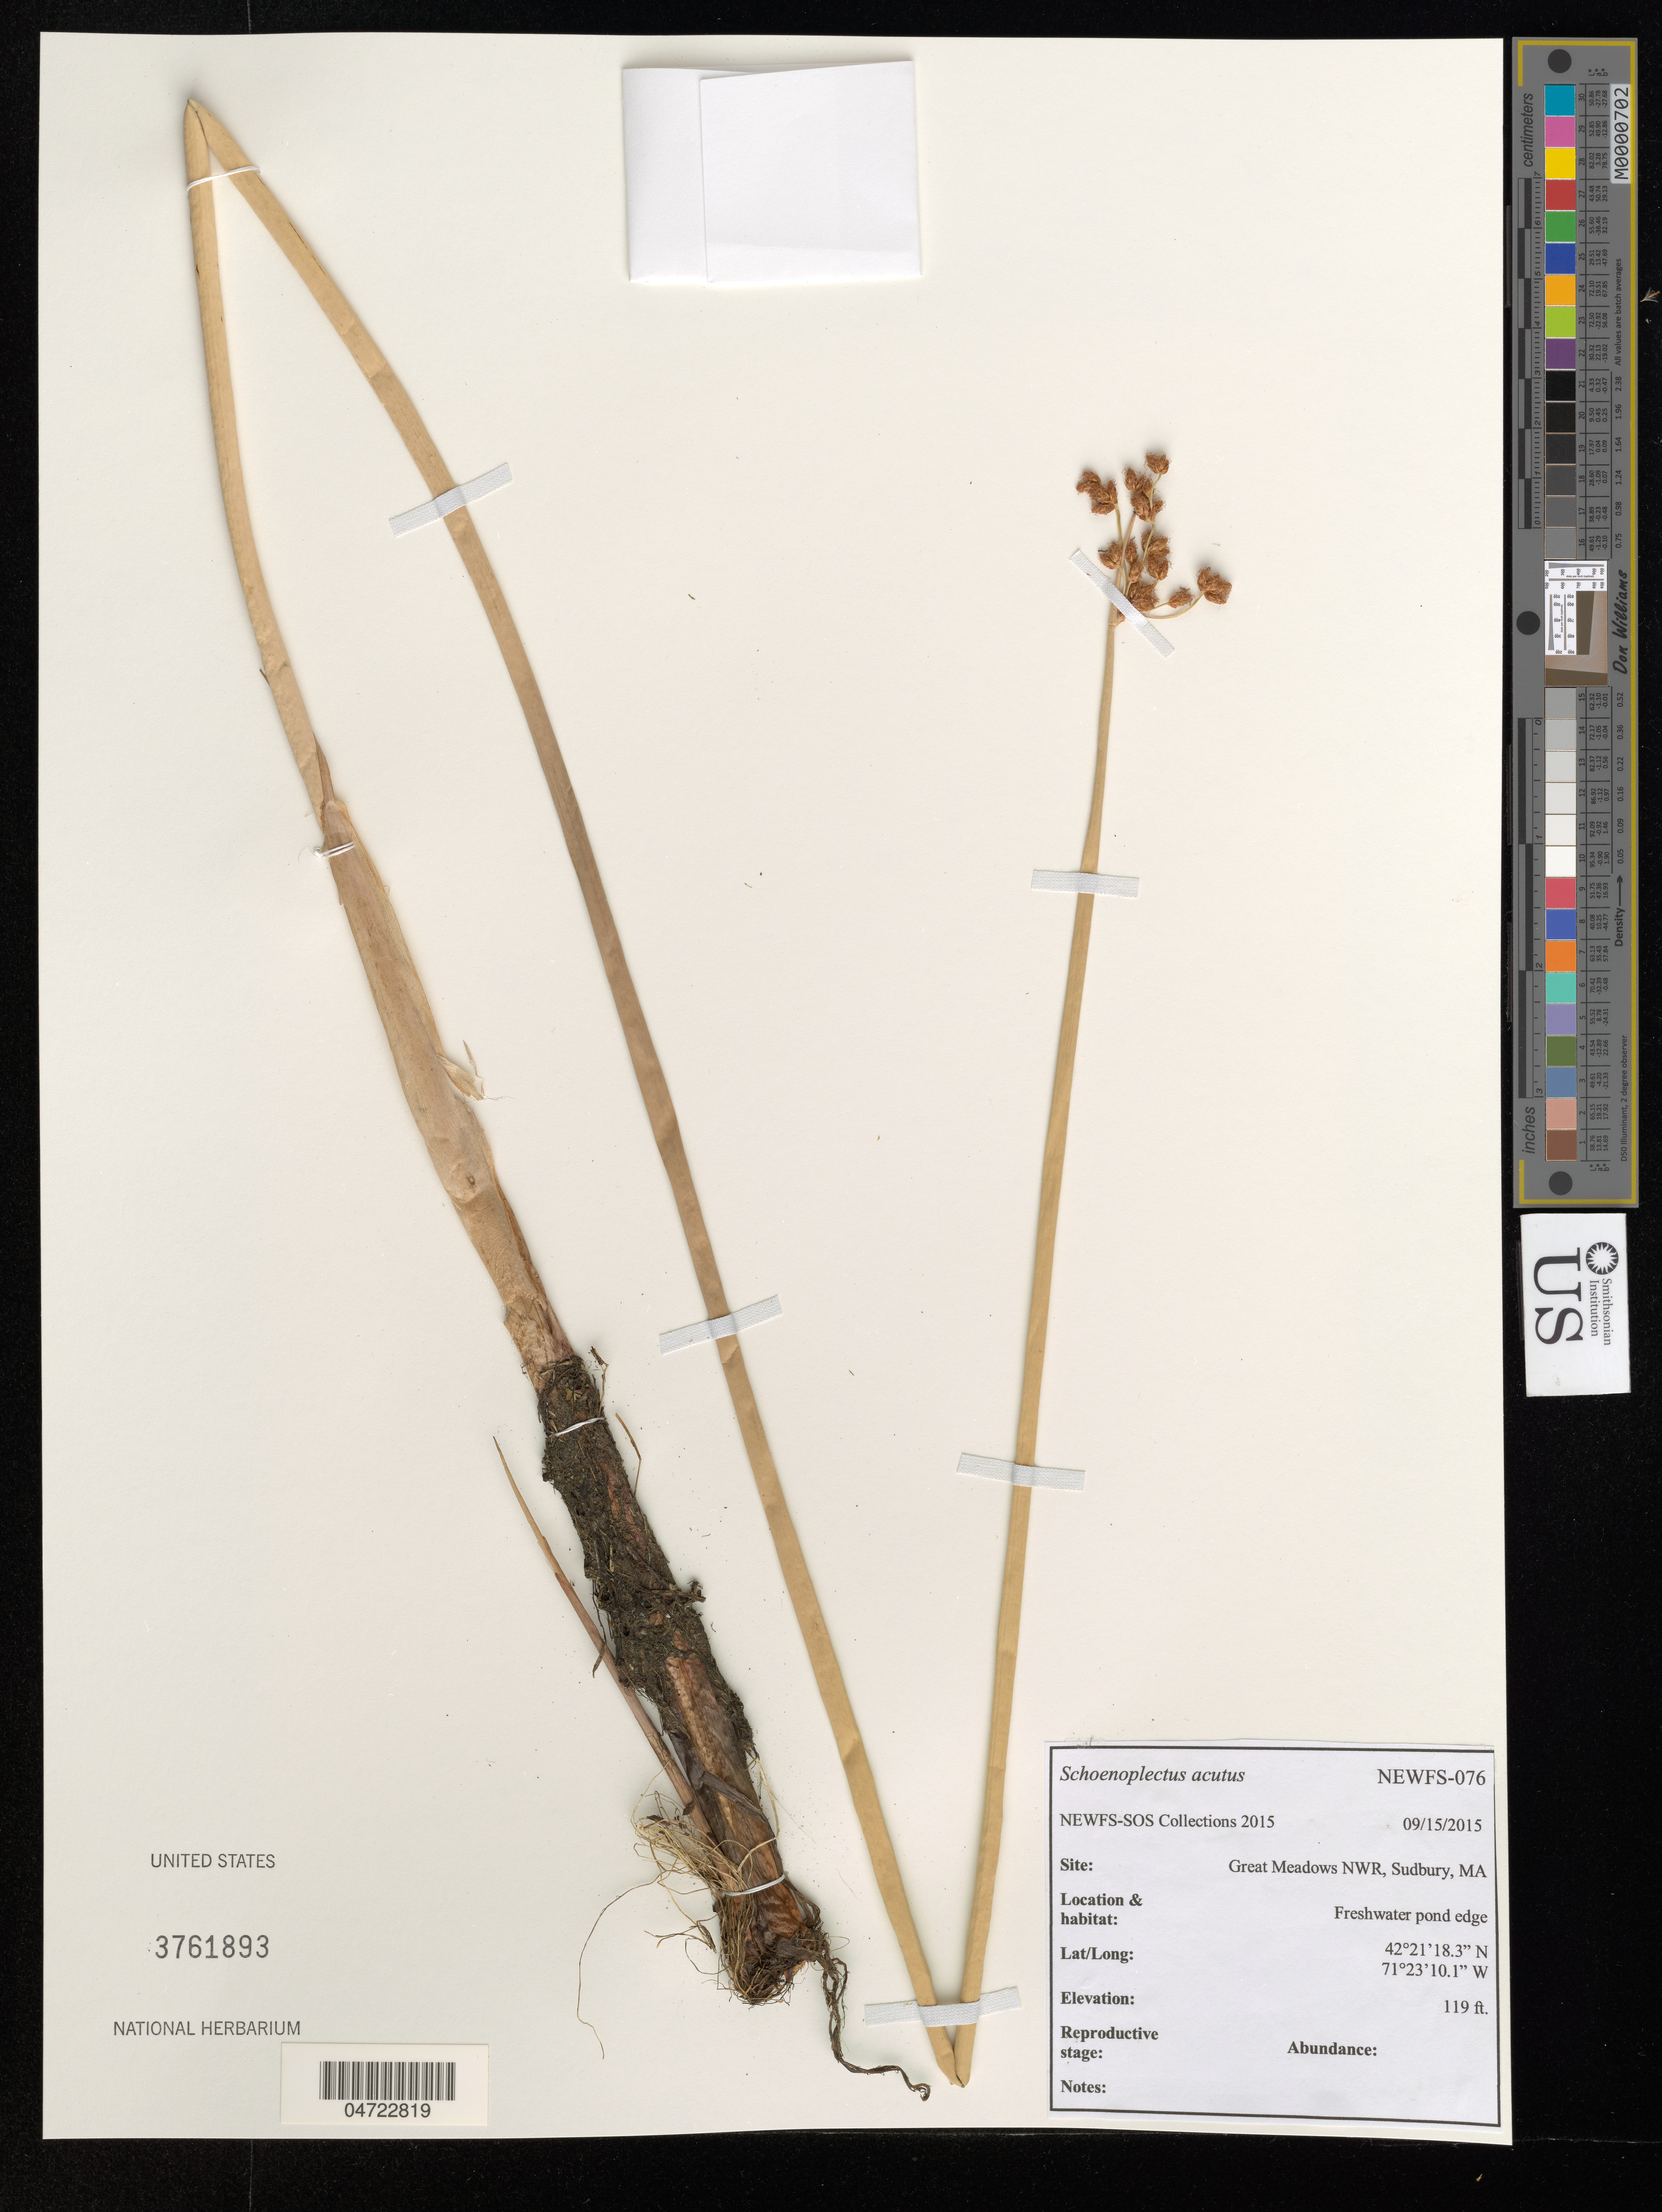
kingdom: Plantae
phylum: Tracheophyta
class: Liliopsida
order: Poales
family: Cyperaceae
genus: Schoenoplectus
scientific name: Schoenoplectus acutus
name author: (Muhl. ex Bigelow) Á. Löve & D. Löve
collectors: NEWFS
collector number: NEWFS-076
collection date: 2015-09-15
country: United States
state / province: Massachusetts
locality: Great Meadows NWR, Sudbury.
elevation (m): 36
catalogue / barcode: US 3761893